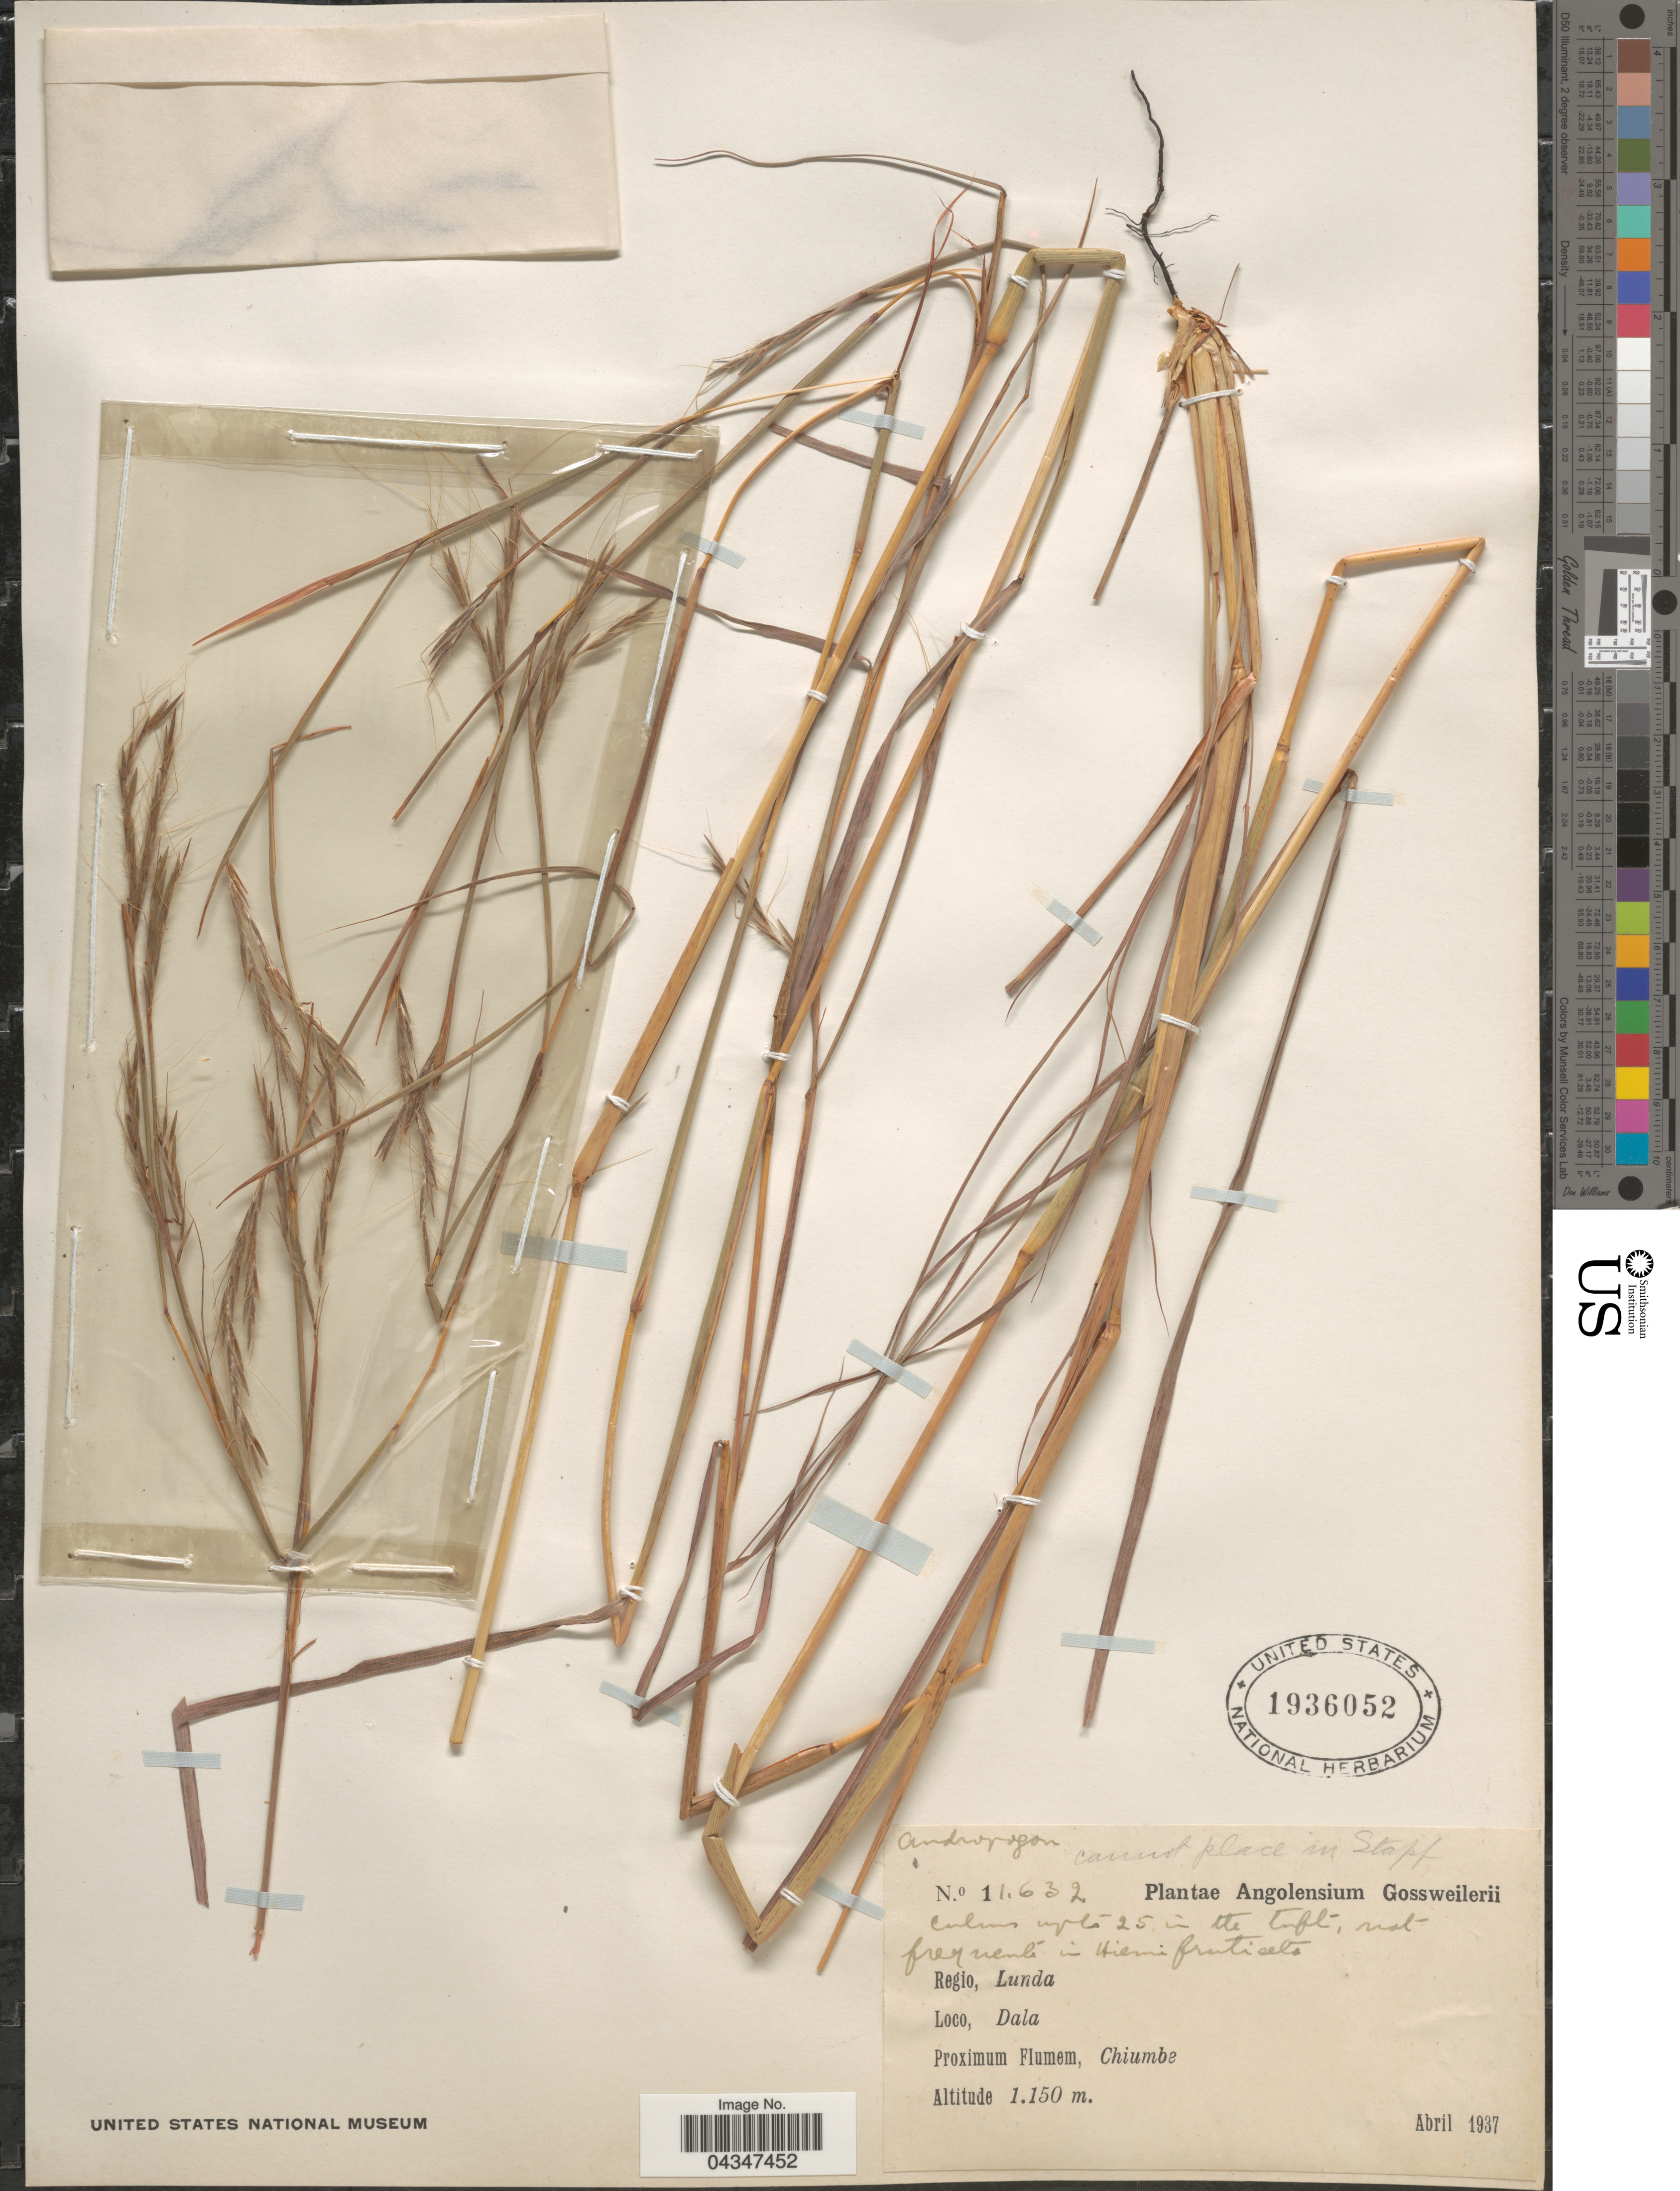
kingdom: Plantae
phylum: Tracheophyta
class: Liliopsida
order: Poales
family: Poaceae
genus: Andropogon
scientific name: Andropogon sp.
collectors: -. Gossweiler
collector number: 11632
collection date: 1937-04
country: Angola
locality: Regio, Lunda. Dala. Proximum Flumem, Chiumbe.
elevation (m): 1150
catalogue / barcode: US 1936052